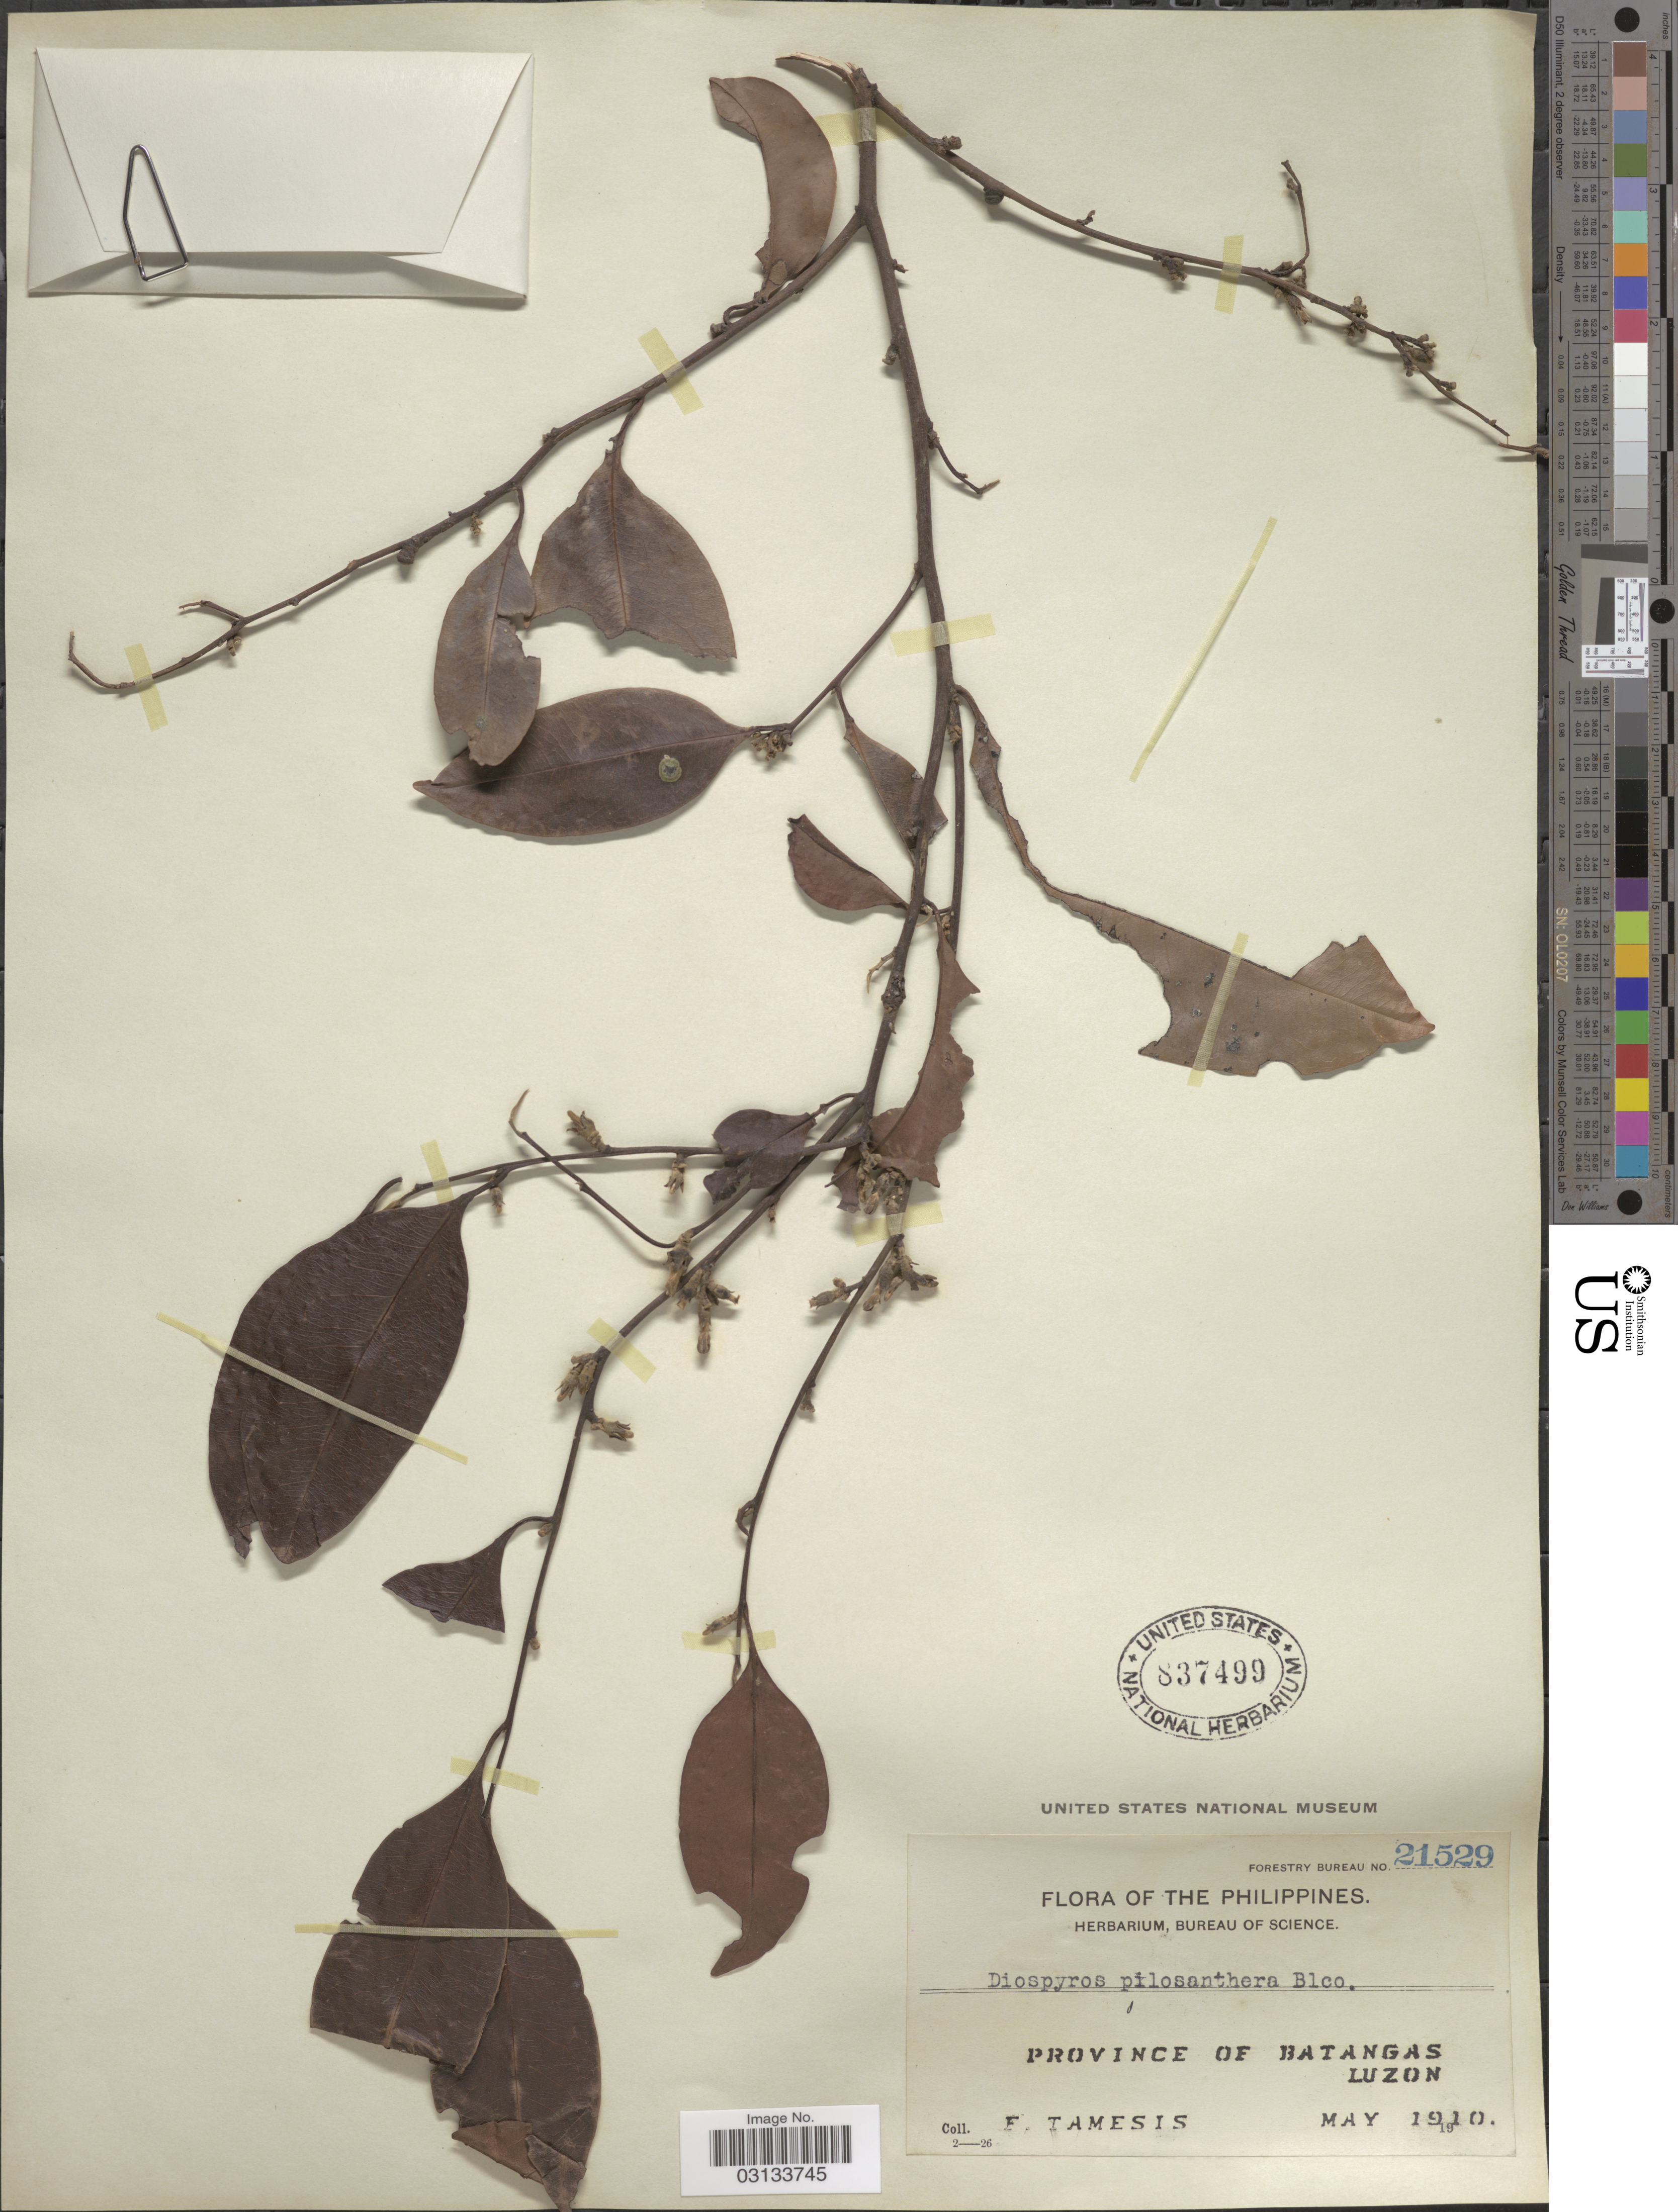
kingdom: Plantae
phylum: Tracheophyta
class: Magnoliopsida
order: Ericales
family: Ebenaceae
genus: Diospyros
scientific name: Diospyros pilosanthera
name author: Blanco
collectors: F. Tamesis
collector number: Forestry Bureau 21529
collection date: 1910-05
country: Philippines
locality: Province of Batangas. Luzon.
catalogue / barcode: US 837499